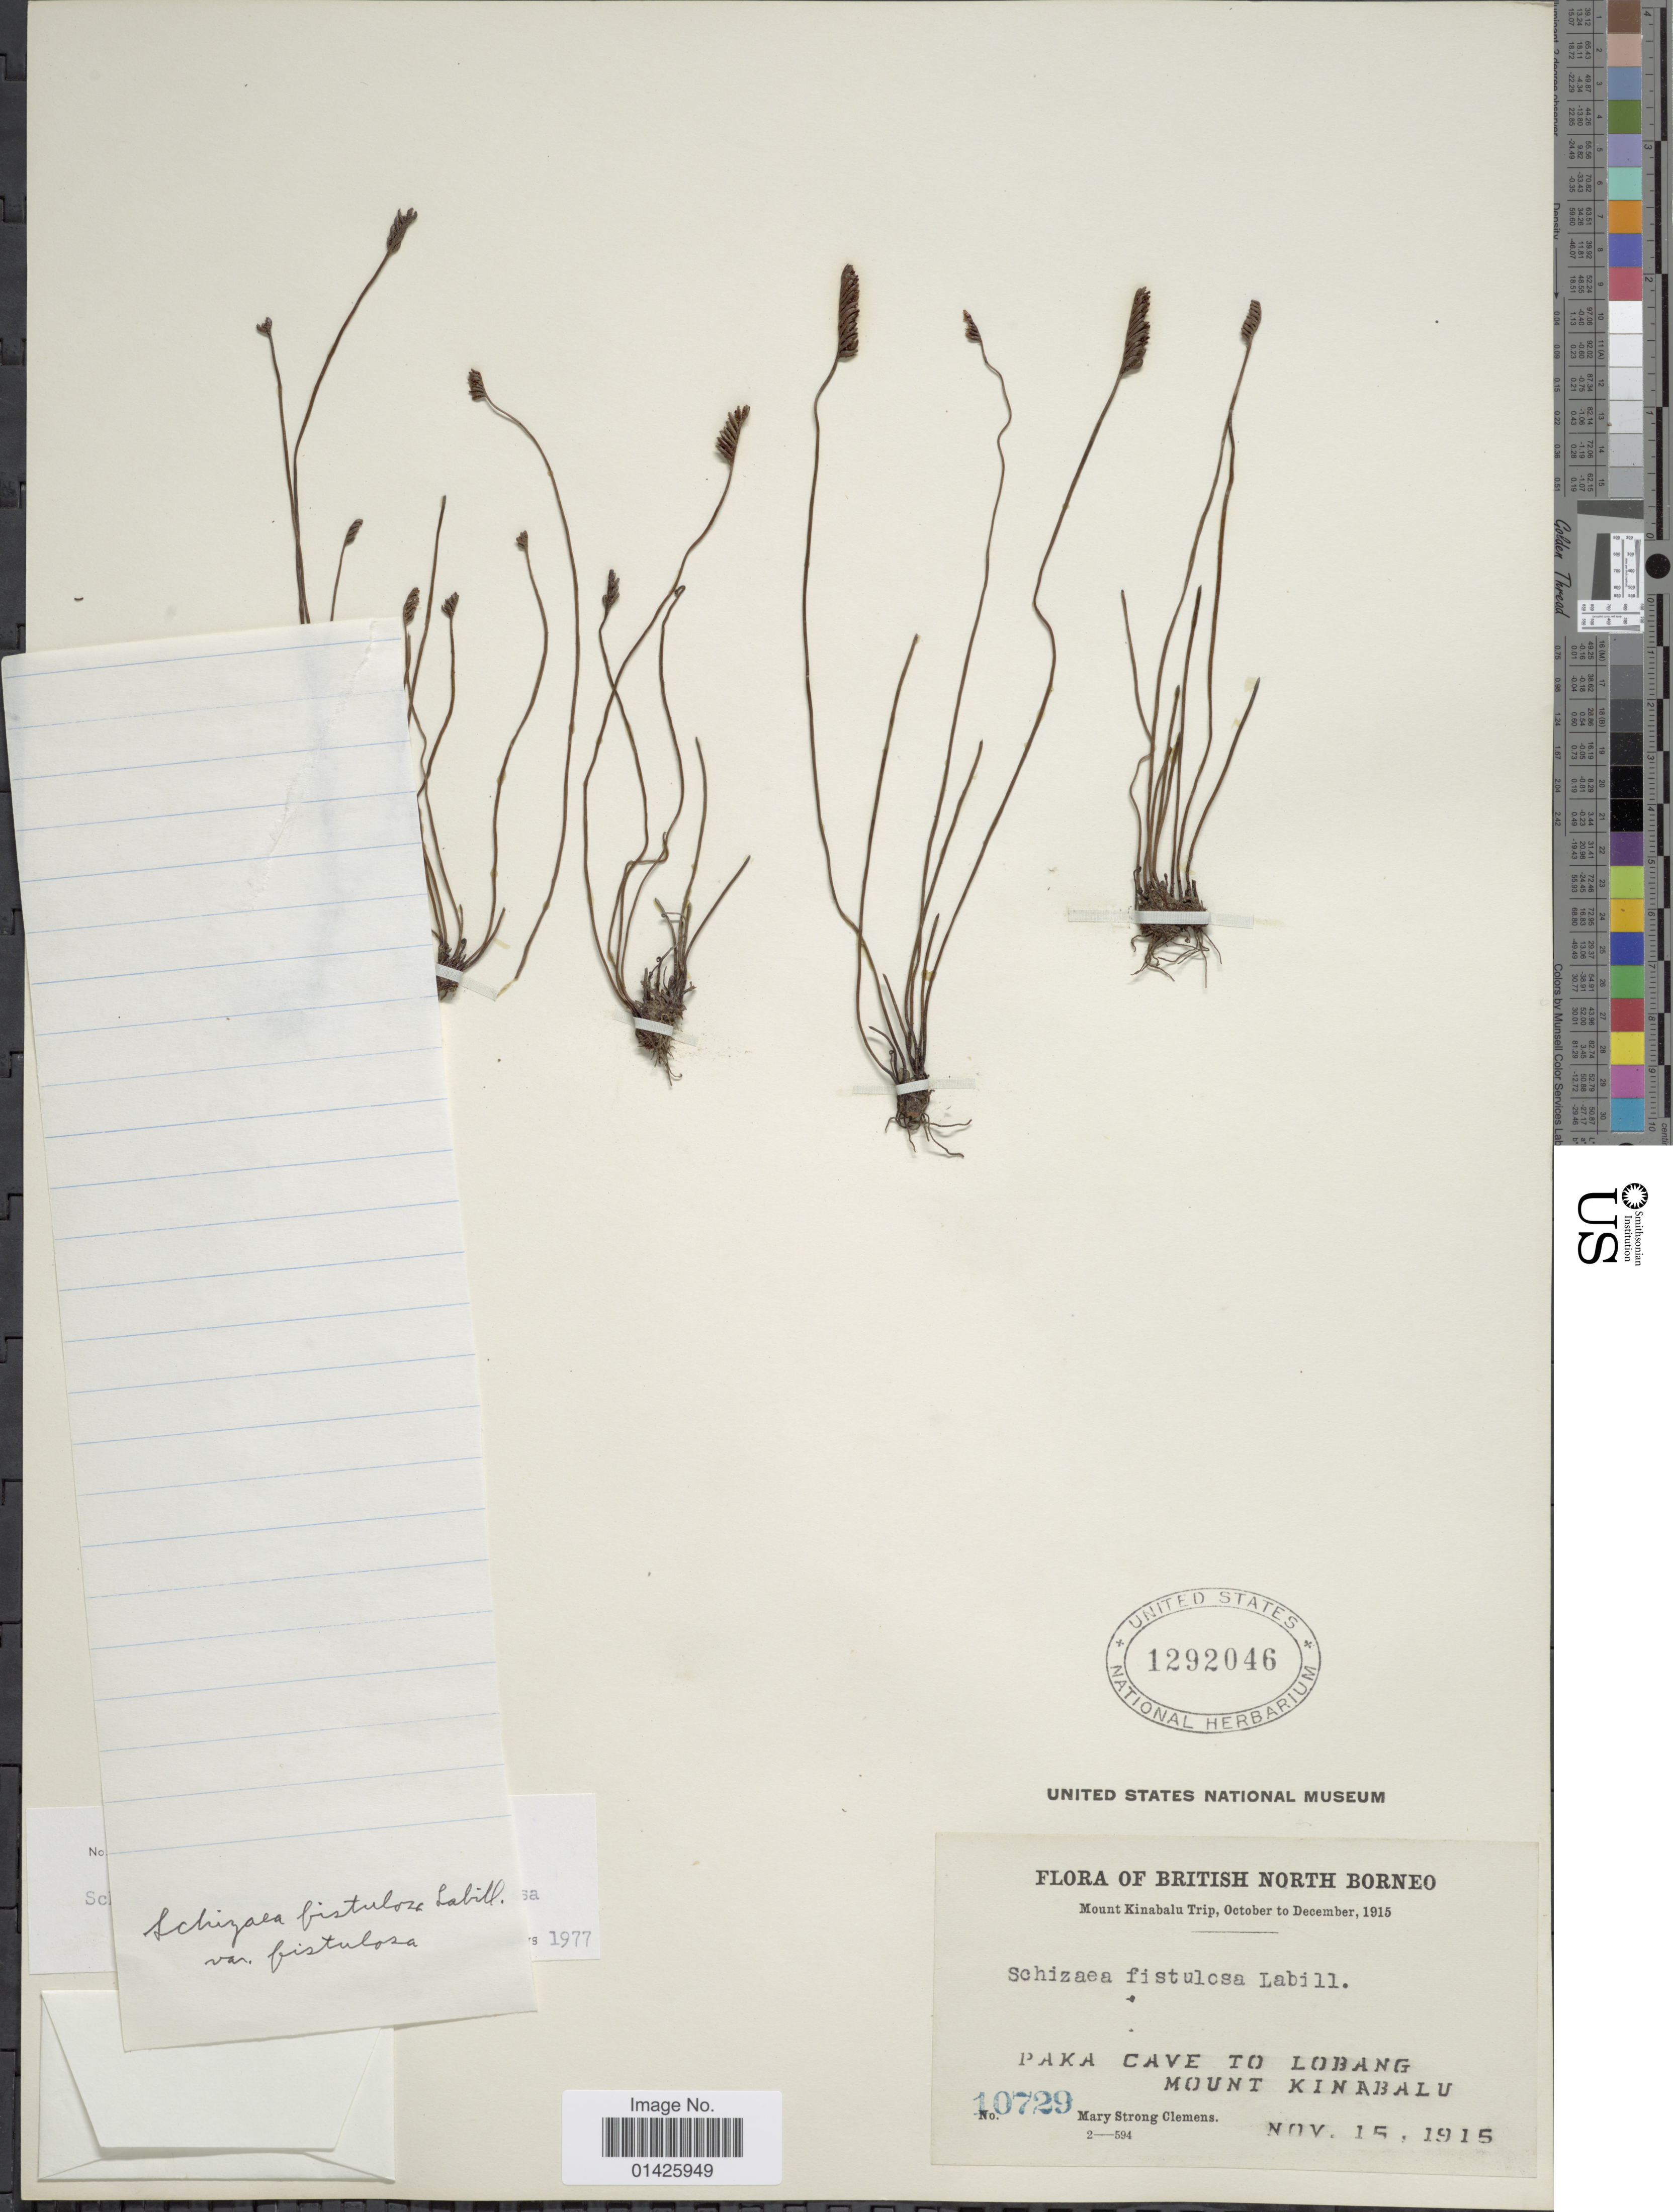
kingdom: Plantae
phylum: Tracheophyta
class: Polypodiopsida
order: Schizaeales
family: Schizaeaceae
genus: Schizaea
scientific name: Schizaea fistulosa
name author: Labill.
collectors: M. S. Clemens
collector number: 10729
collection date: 1915-11-15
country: Malaysia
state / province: Sabah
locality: British North Borneo, Paka Cave to Lobang, Mount Kinabalu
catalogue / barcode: US 1292046